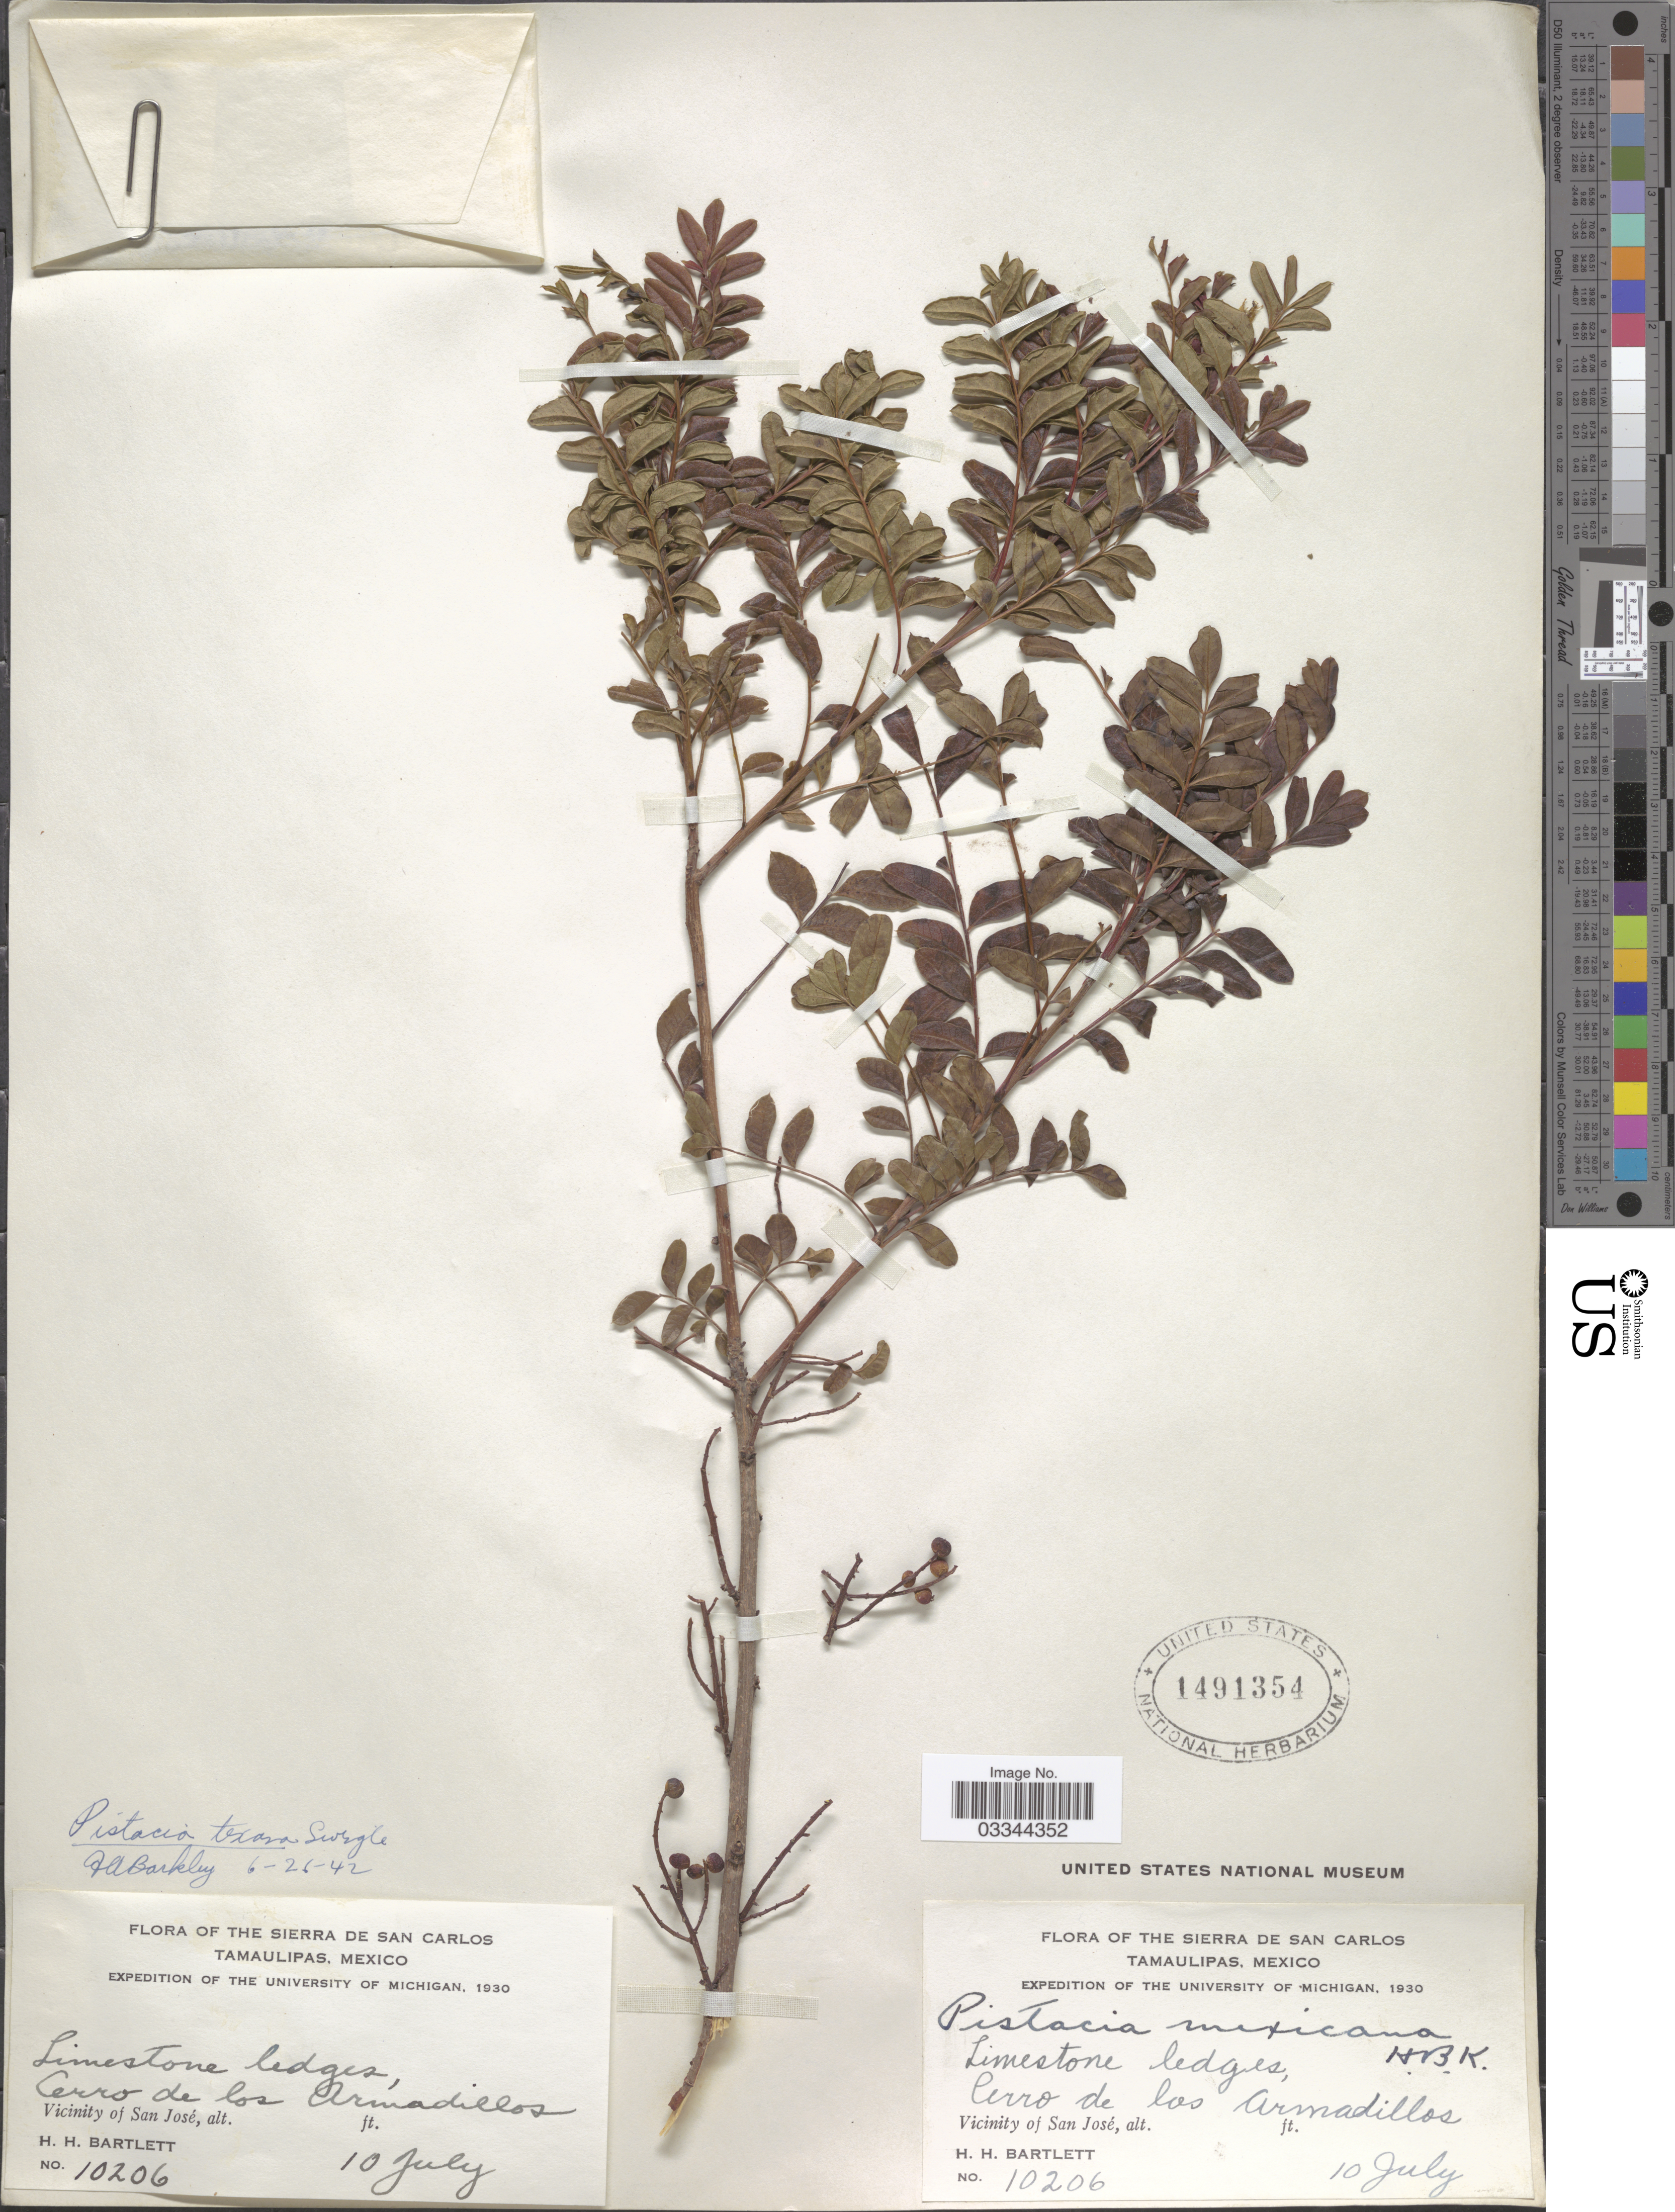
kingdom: Plantae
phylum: Tracheophyta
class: Magnoliopsida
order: Sapindales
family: Anacardiaceae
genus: Pistacia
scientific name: Pistacia mexicana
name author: Kunth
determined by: Mitchell, John D.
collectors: H. H. Bartlett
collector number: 10206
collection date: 1930-07-10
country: Mexico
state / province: Tamaulipas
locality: The Sierra de San Carlos. Cerro de los Armadillos. Vicinity of San José.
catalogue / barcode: US 1491354